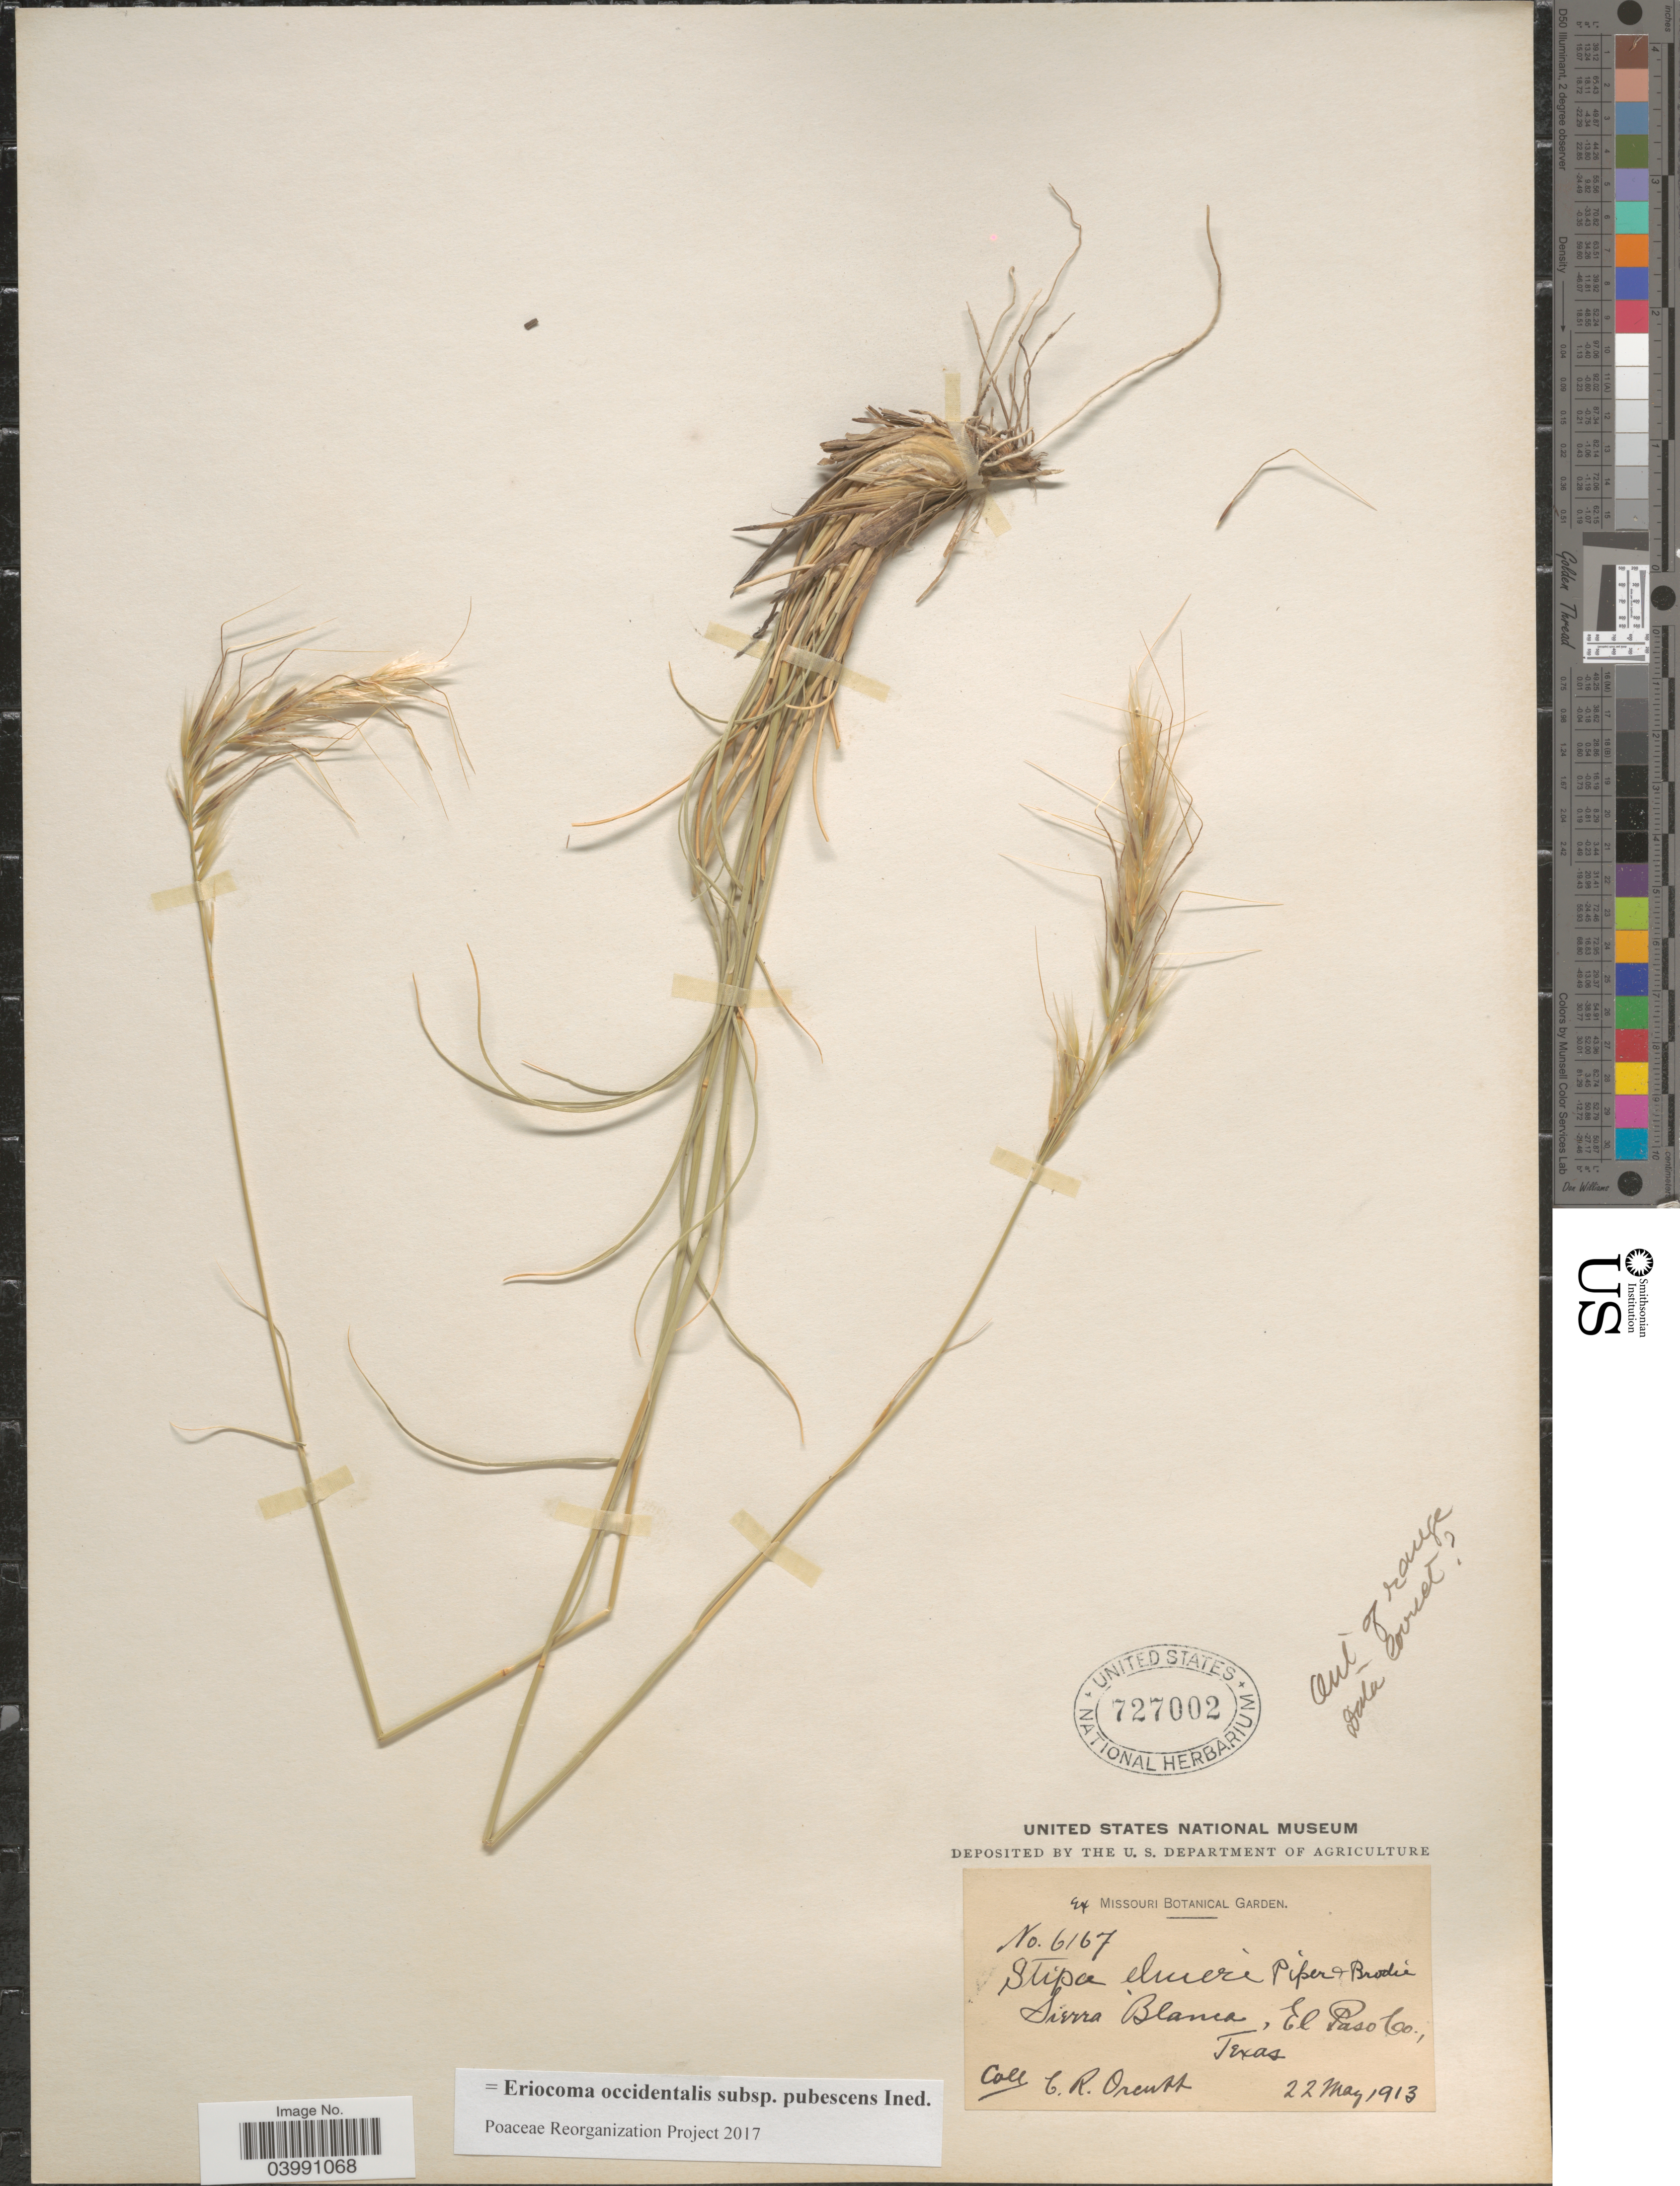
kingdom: Plantae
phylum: Tracheophyta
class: Liliopsida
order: Poales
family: Poaceae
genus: Eriocoma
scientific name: Eriocoma occidentalis subsp. pubescens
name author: (Vasey) Romasch.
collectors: C. R. Orcutt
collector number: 6167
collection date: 1913-05-22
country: United States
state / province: Texas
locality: Sierra Blanca, El Paso Co.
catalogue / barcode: US 727002